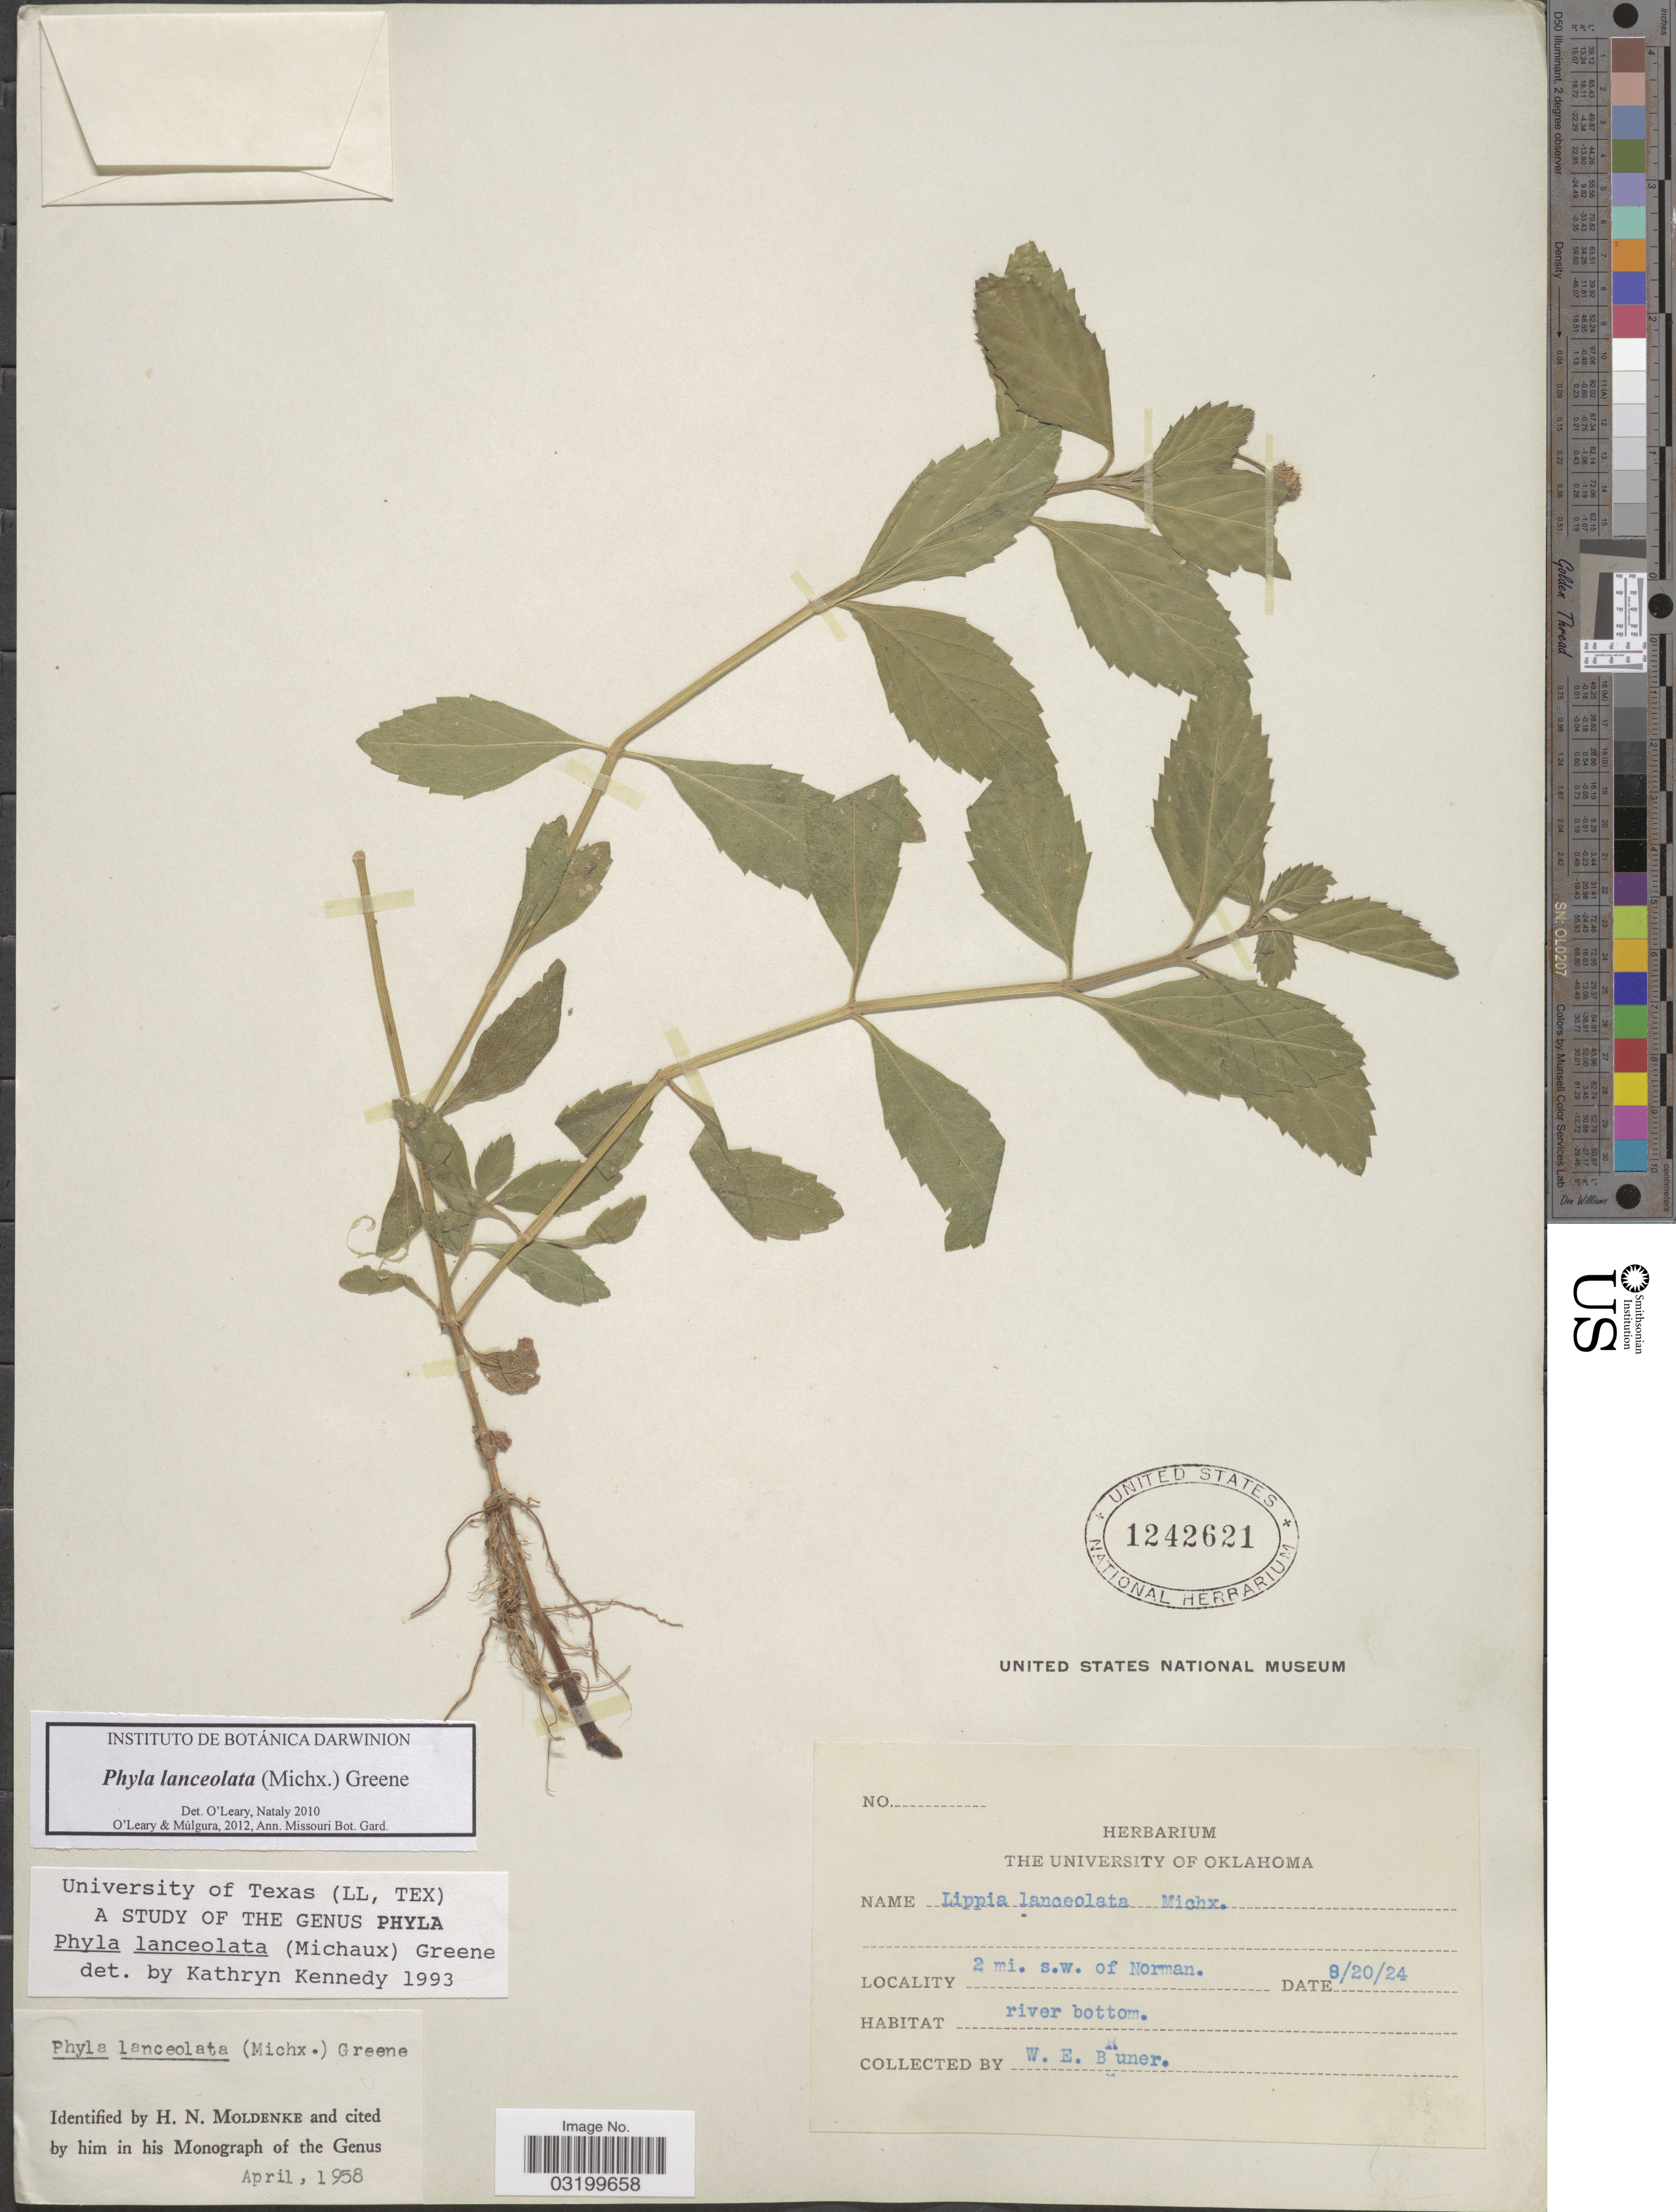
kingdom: Plantae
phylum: Tracheophyta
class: Magnoliopsida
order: Lamiales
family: Verbenaceae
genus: Phyla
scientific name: Phyla lanceolata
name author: (Michx.) Greene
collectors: W. Bruner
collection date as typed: Transcribed d/m/y: 20/8/24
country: United States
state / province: Oklahoma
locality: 2 mi. s.w. of Norman.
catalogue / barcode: US 1242621